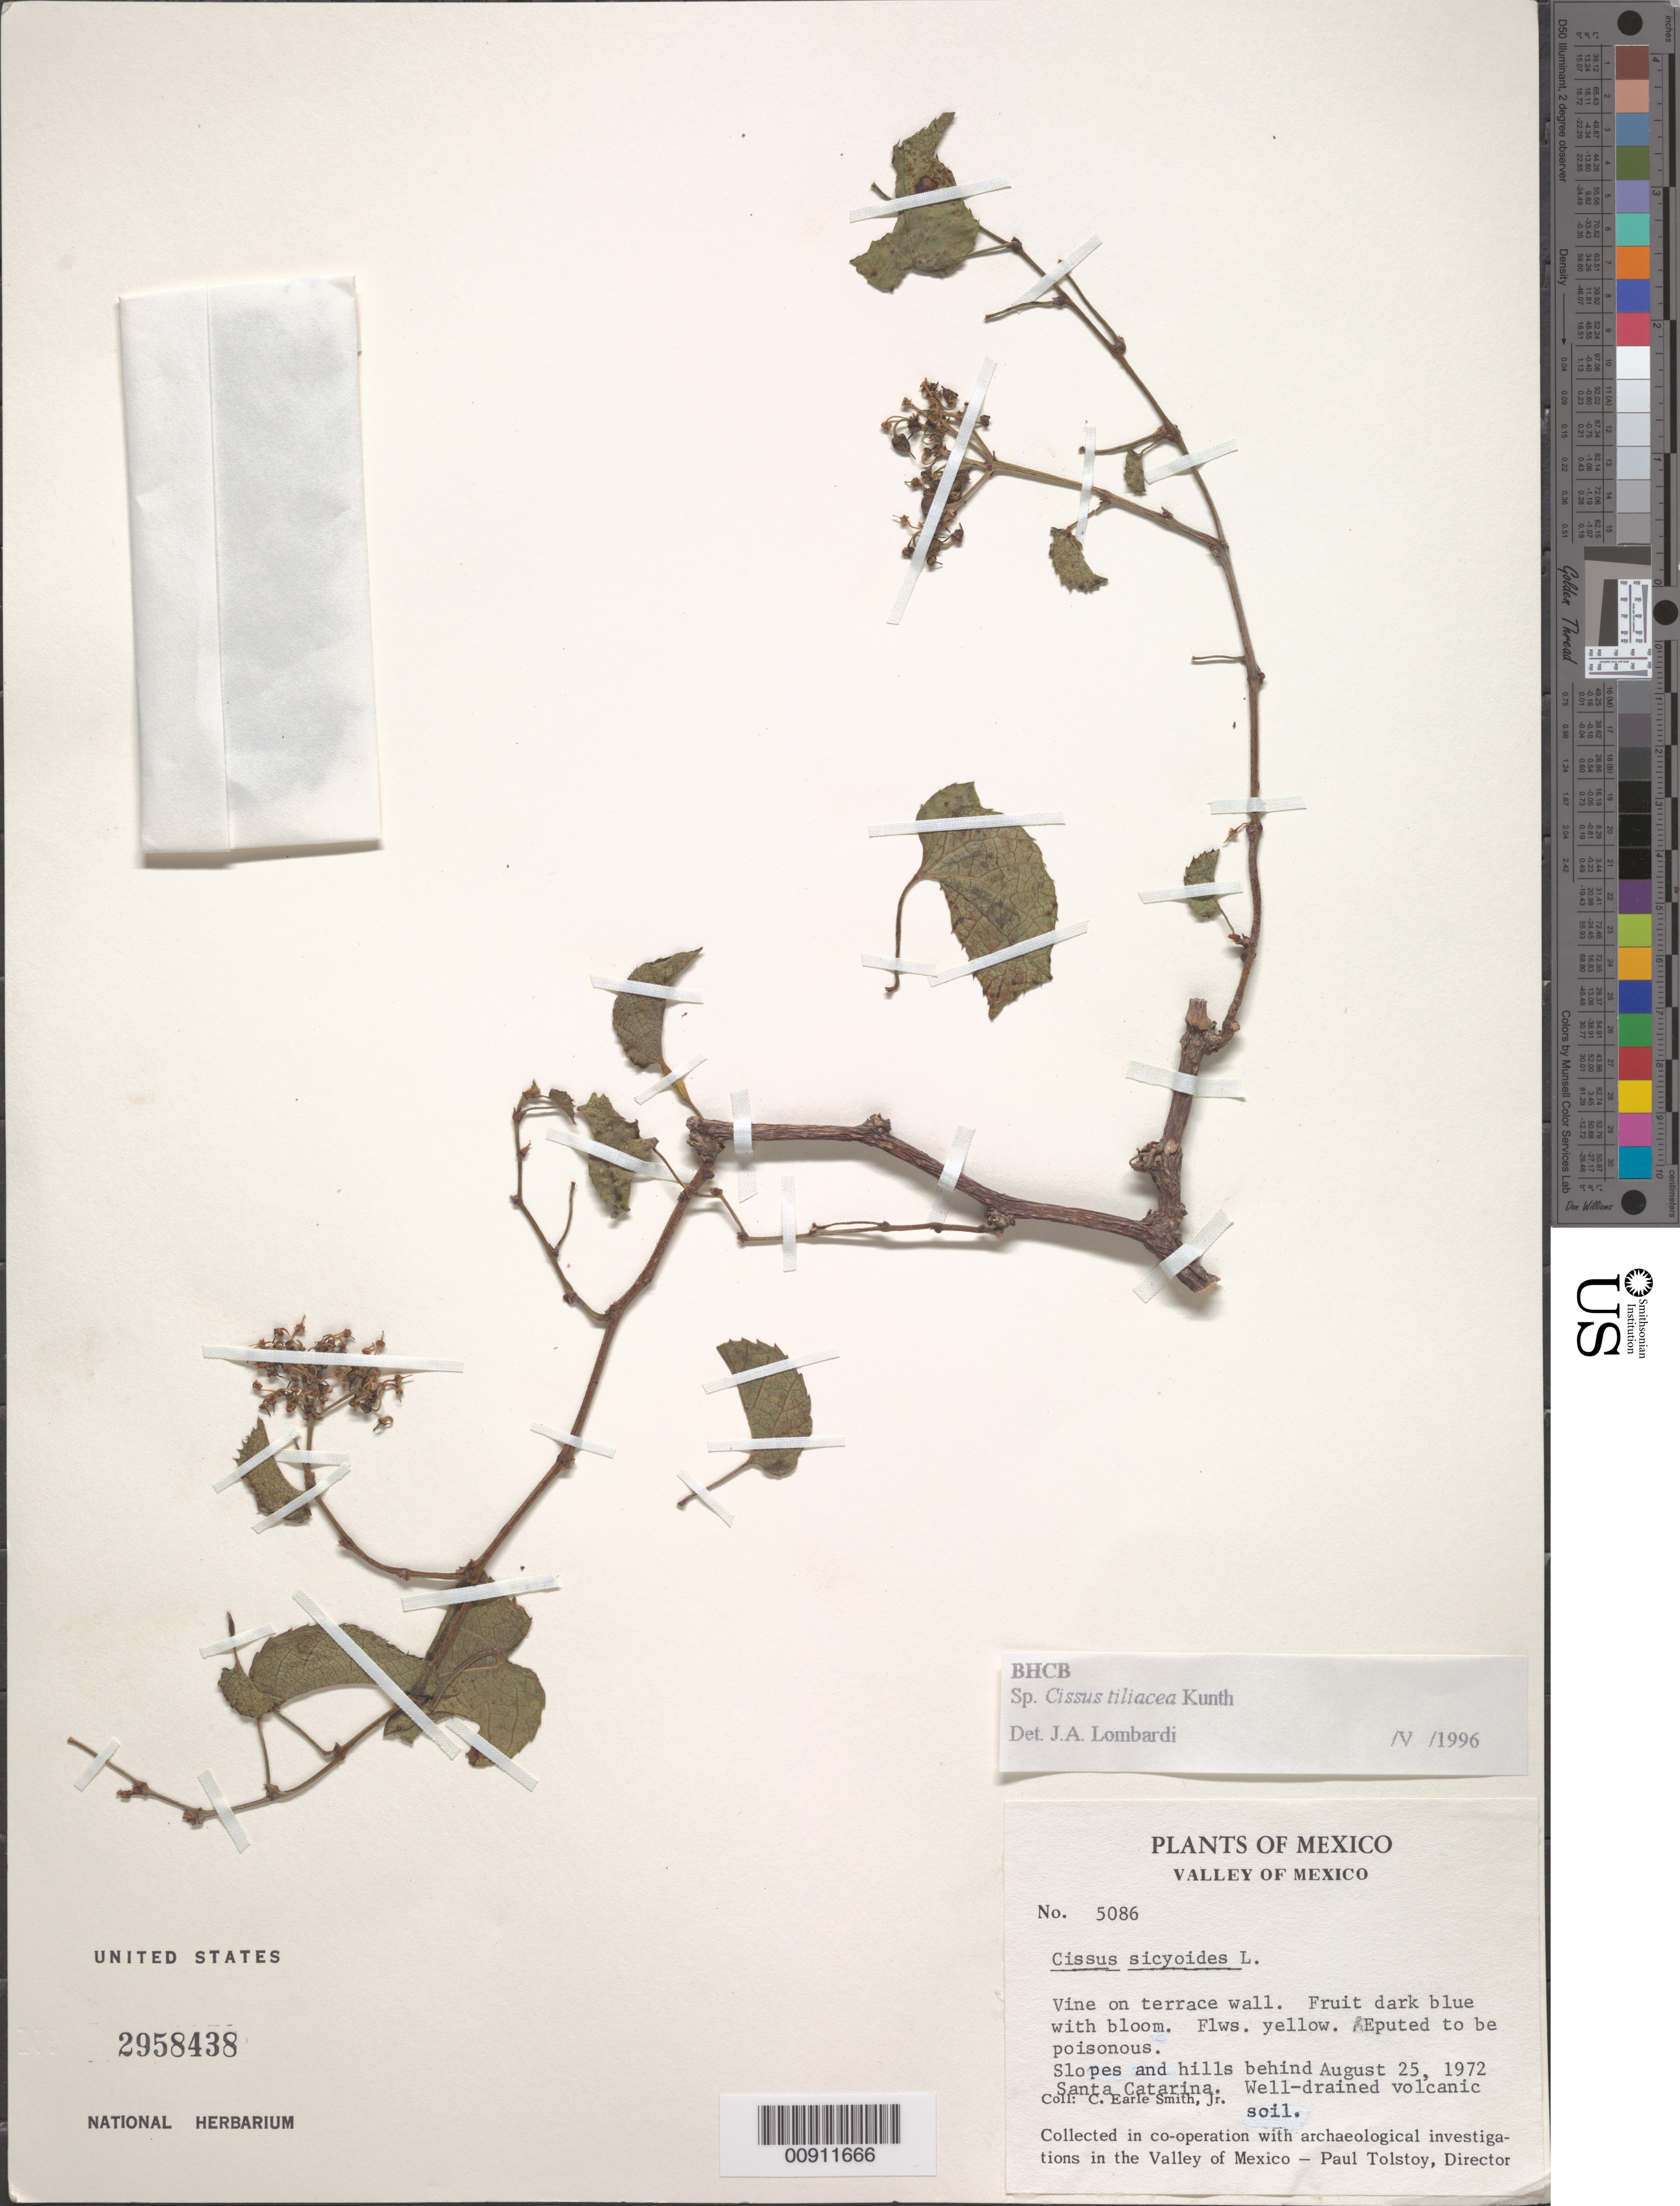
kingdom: Plantae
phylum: Tracheophyta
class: Magnoliopsida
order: Vitales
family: Vitaceae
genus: Cissus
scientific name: Cissus tiliacea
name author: Kunth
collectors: C. E. Smith Jr.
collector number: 5086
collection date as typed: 25 Aug 1972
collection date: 1972-08-25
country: Mexico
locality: Slopes and hills behind Santa Catarina. Valley of Mexico.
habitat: Slopes and hills. Well-drained volcanic soil. Vine on terrace wall.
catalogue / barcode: US 2958438